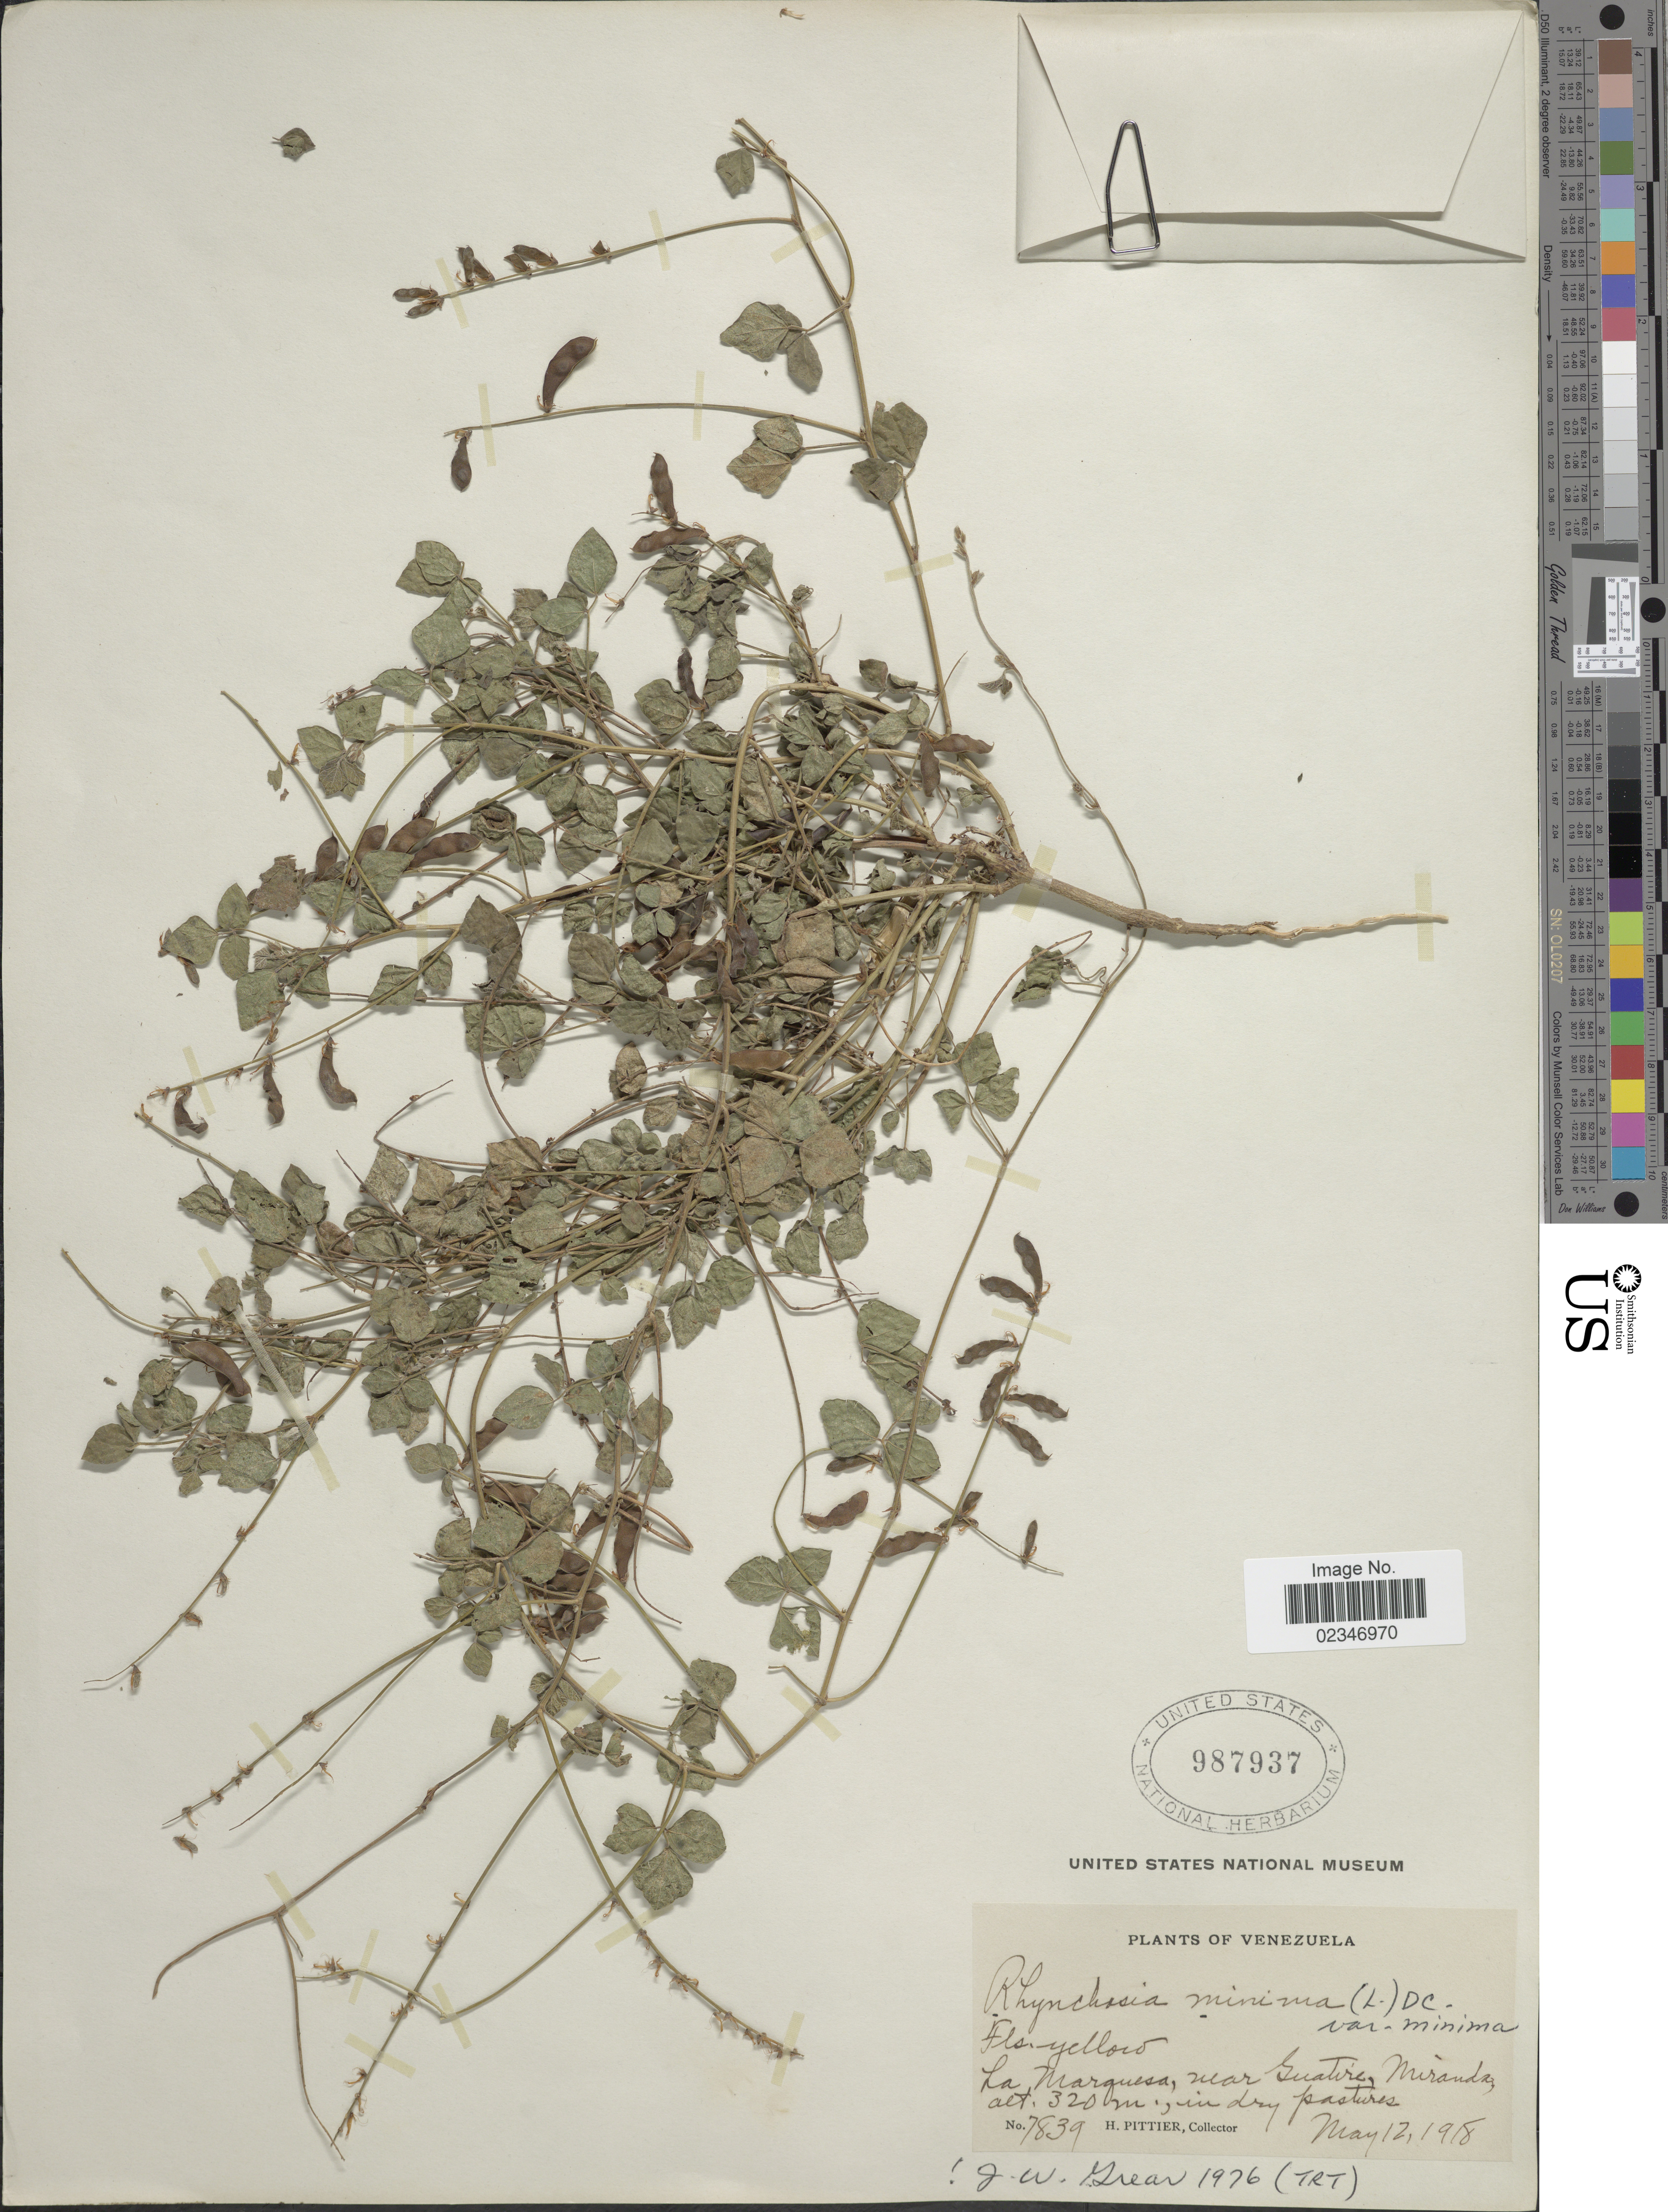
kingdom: Plantae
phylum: Tracheophyta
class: Magnoliopsida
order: Fabales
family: Fabaceae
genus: Rhynchosia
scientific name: Rhynchosia minima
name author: (L.) DC.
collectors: H. F. Pittier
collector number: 7839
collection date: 1918-05-12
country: Venezuela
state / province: Miranda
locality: La Marquesa, near Guatire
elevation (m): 320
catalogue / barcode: US 987937